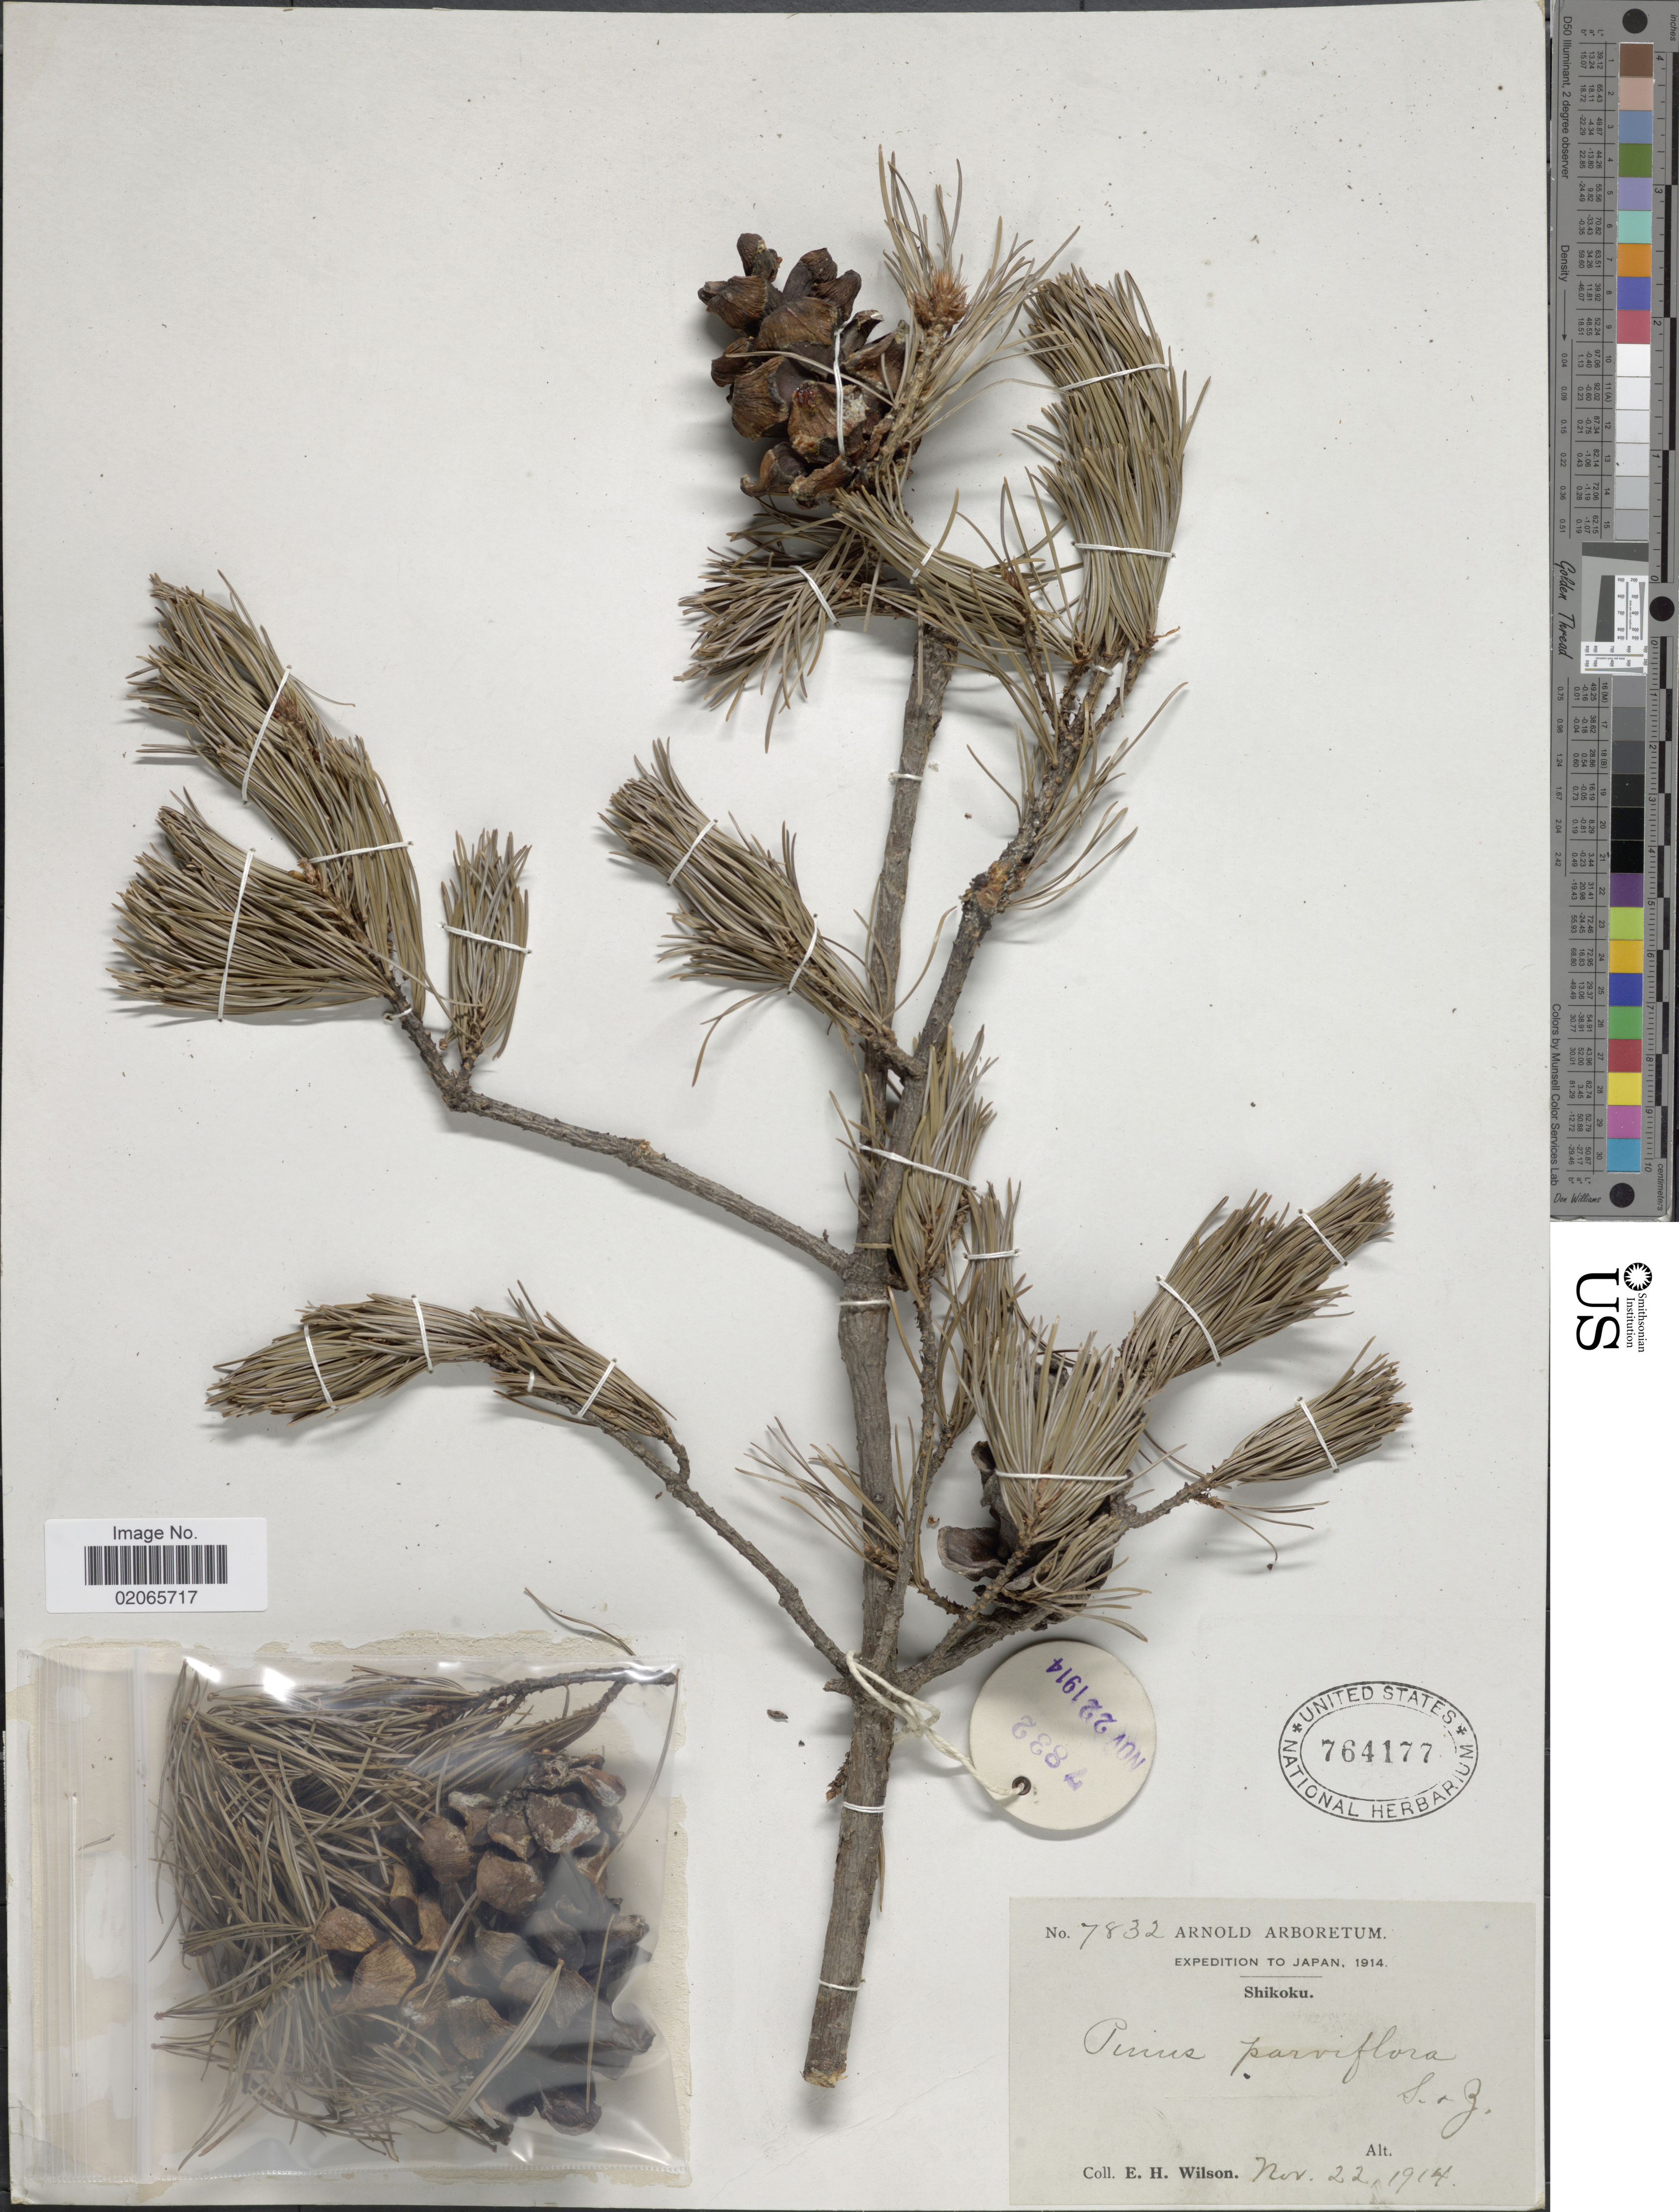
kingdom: Plantae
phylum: Tracheophyta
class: Pinopsida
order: Pinales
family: Pinaceae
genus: Pinus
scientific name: Pinus parviflora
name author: Siebold & Zucc.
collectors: E. Wilson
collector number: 7832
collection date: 1914-11-22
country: Japan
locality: Shikoku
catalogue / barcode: US 764177